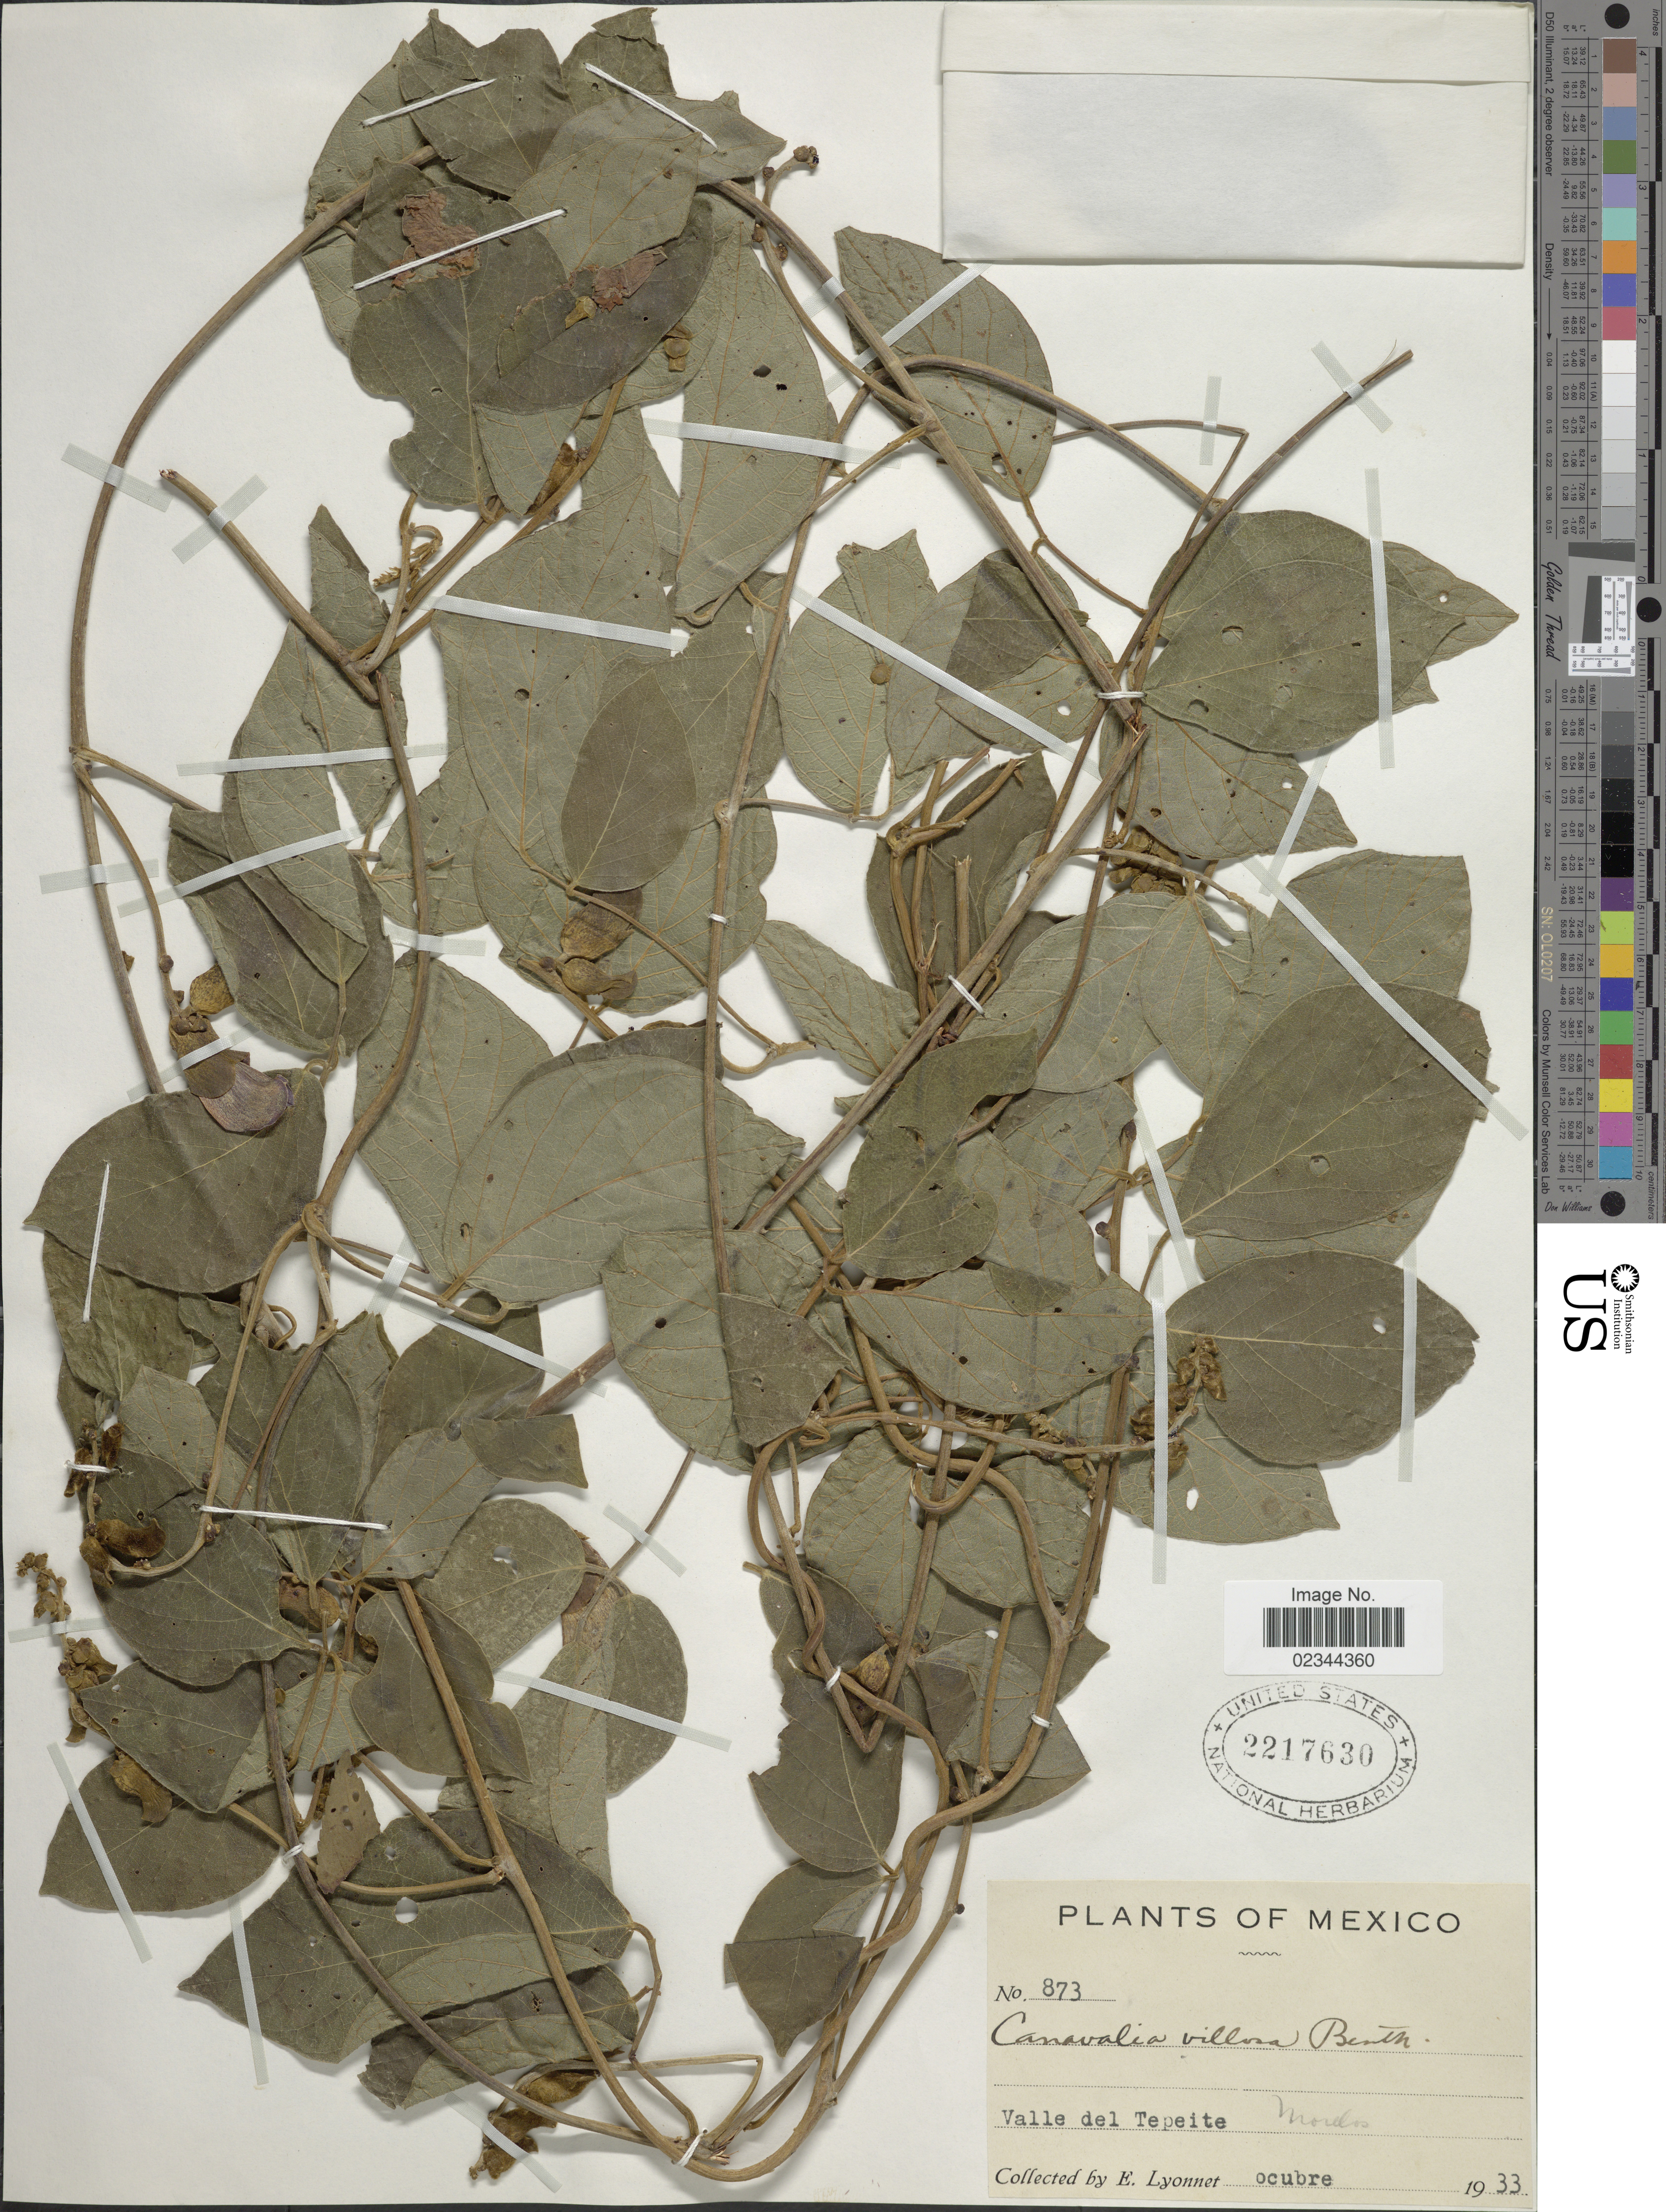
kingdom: Plantae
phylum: Tracheophyta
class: Magnoliopsida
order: Fabales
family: Fabaceae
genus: Canavalia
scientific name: Canavalia villosa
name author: Benth.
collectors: E. Lyonnet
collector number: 873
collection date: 1933-10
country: Mexico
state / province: Morelos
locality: Valle del Tepeite, Morelos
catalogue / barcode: US 2217630